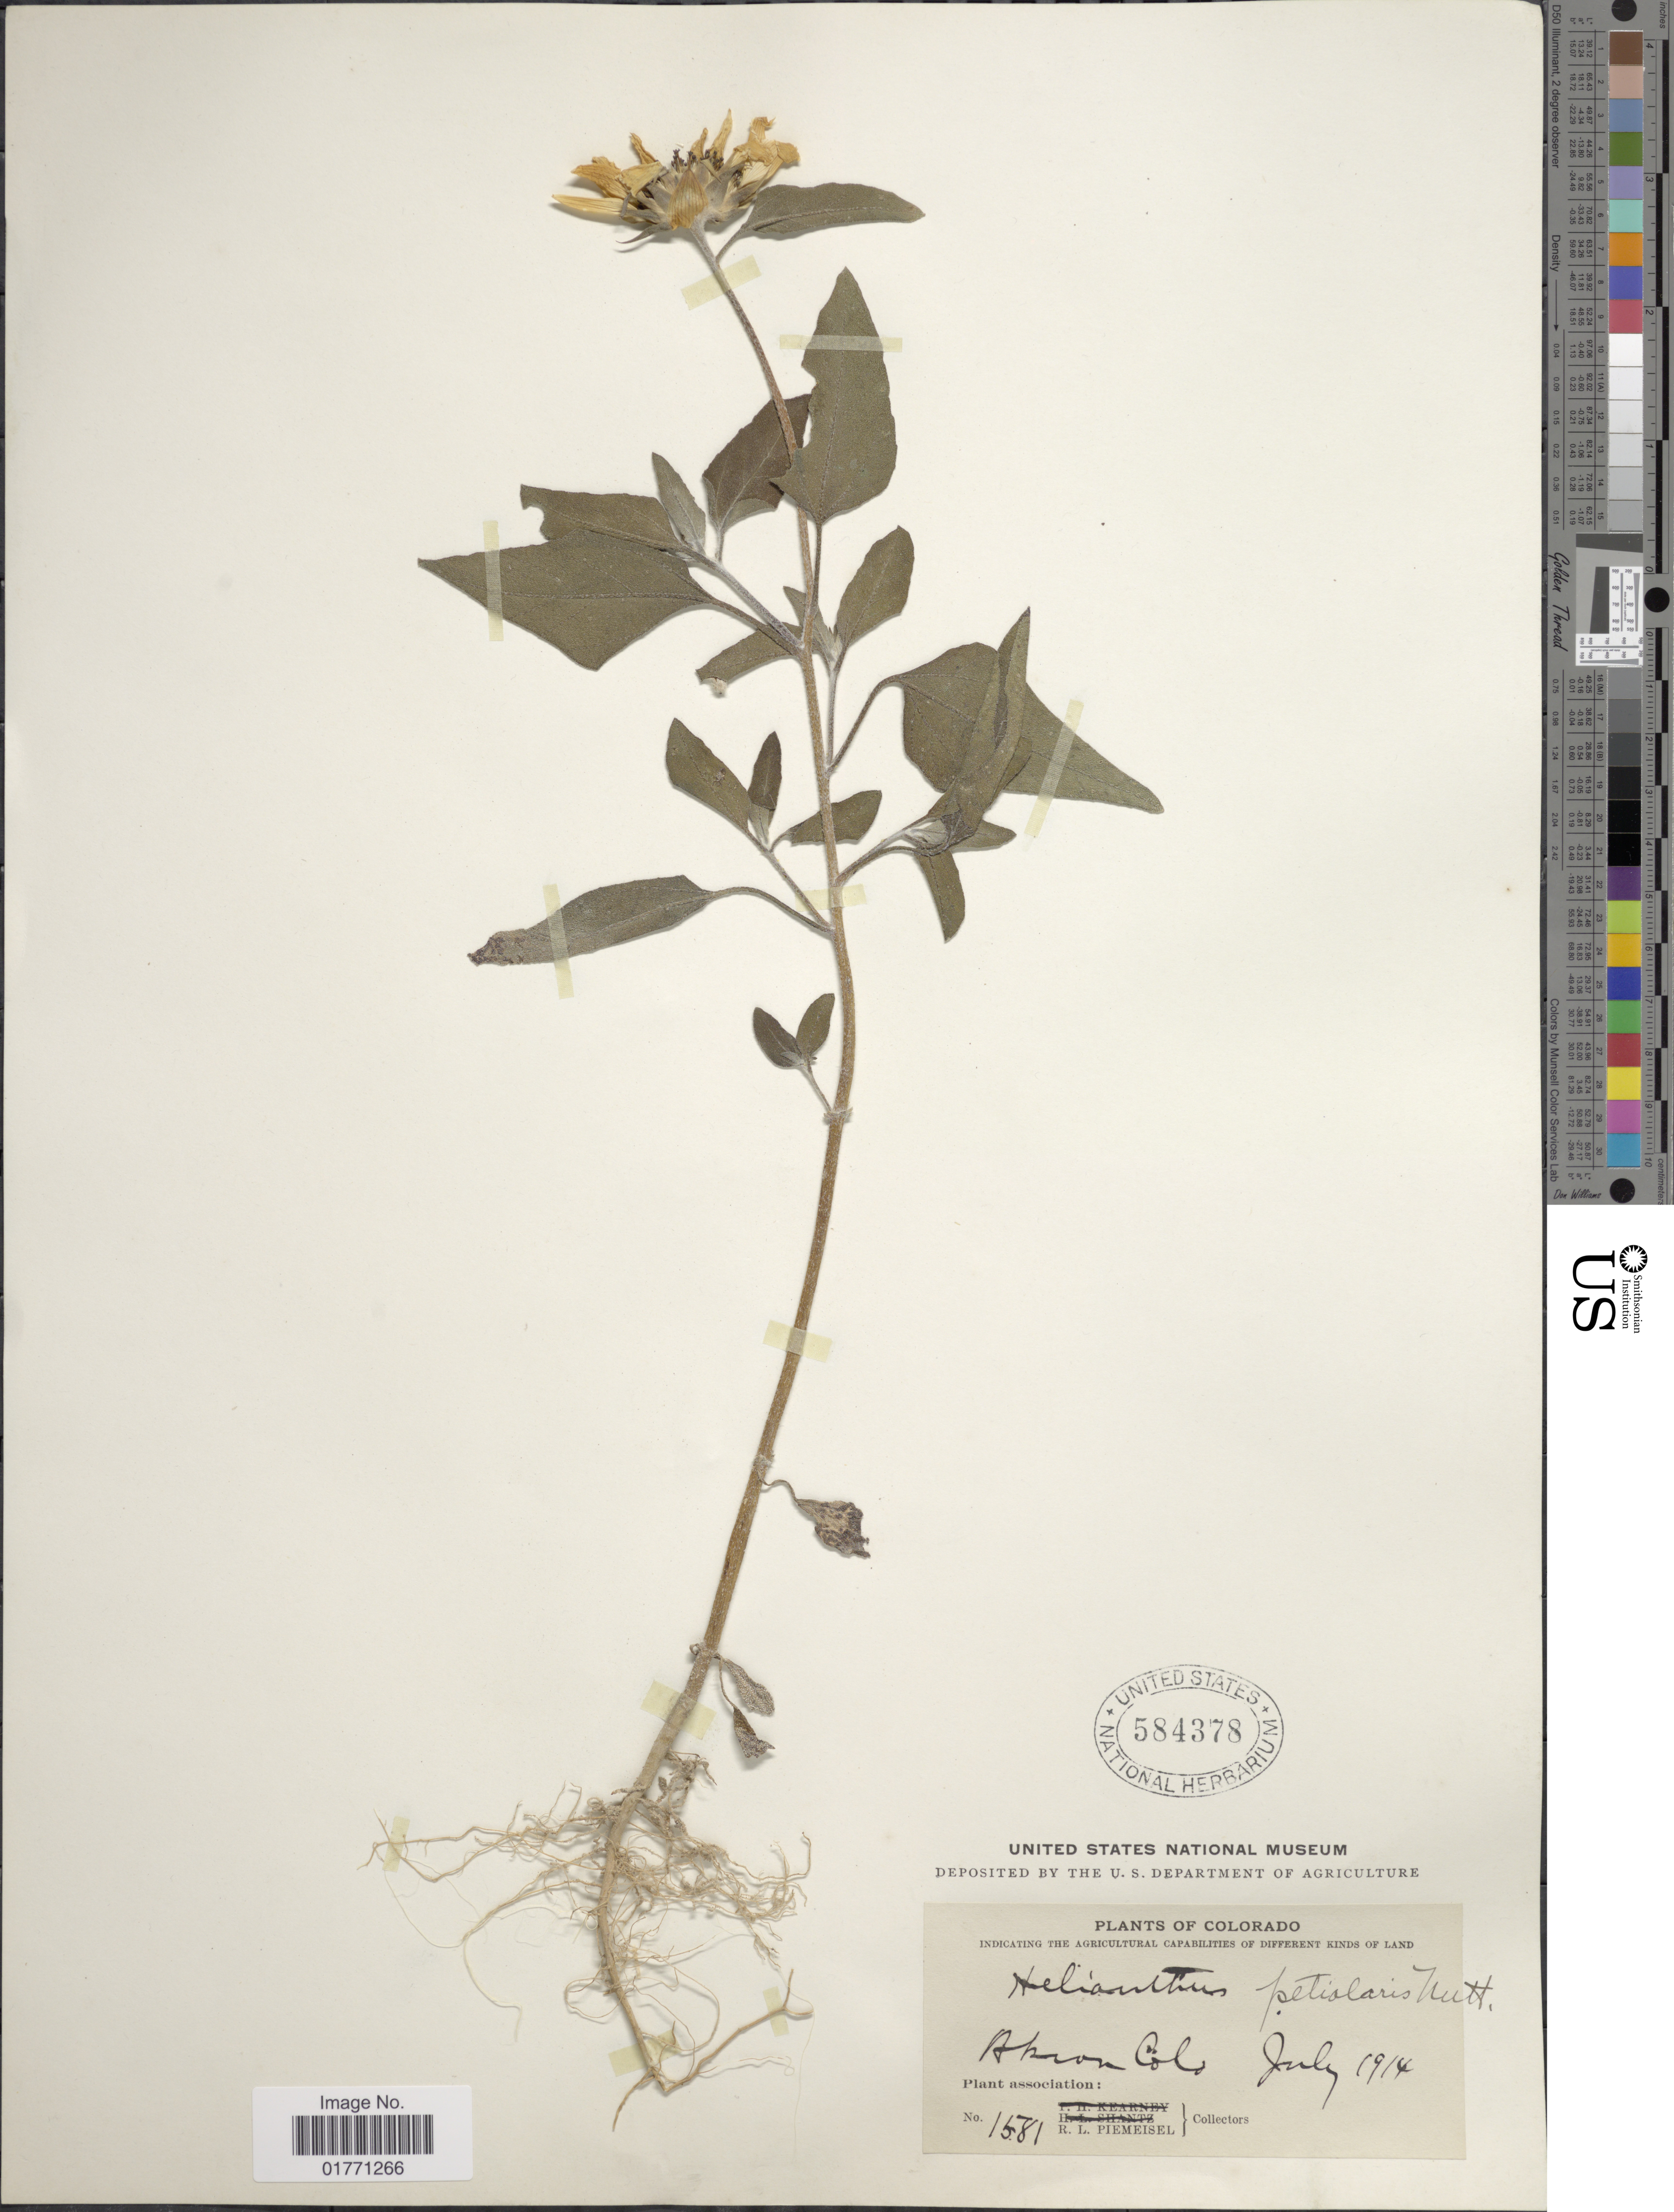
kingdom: Plantae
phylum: Tracheophyta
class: Magnoliopsida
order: Asterales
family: Asteraceae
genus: Helianthus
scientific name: Helianthus petiolaris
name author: Nutt.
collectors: R. L. Piemeisel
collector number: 1581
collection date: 1914-07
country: United States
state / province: Colorado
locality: Akron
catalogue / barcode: US 584378